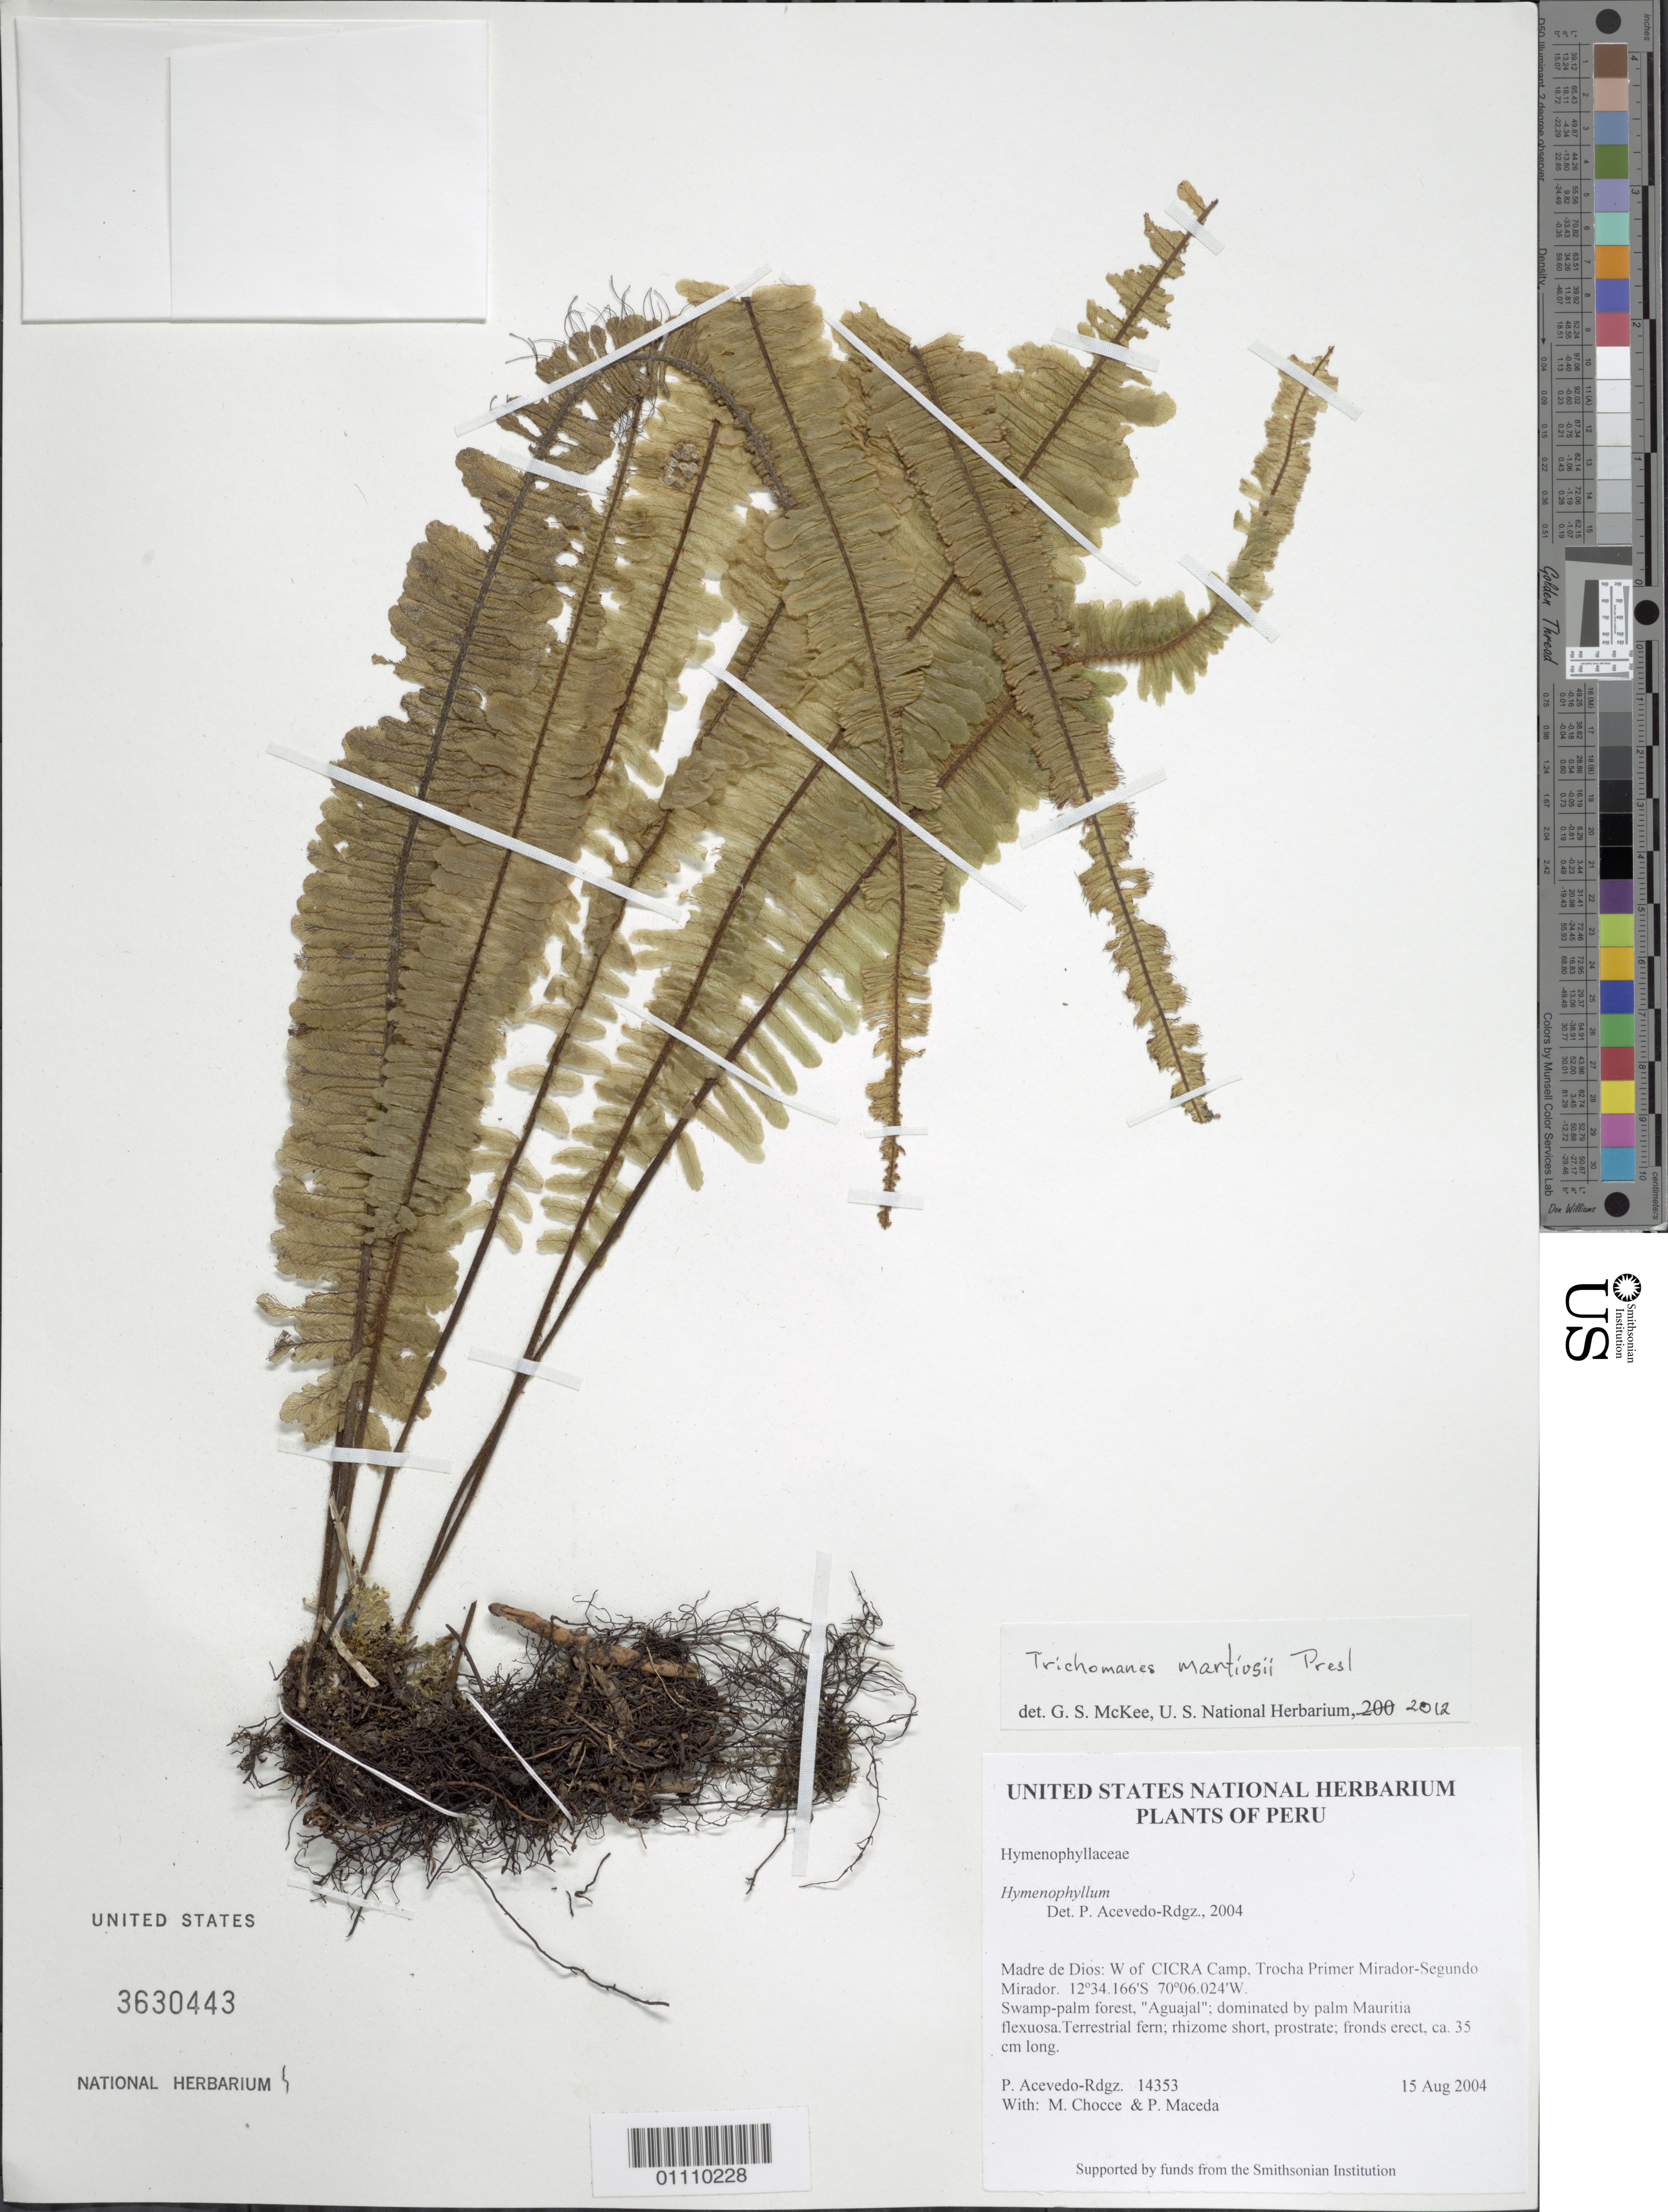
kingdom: Plantae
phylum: Tracheophyta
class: Polypodiopsida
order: Hymenophyllales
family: Hymenophyllaceae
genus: Trichomanes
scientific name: Trichomanes martiusii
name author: C. Presl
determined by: McKee, G. S., (US), NMNH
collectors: P. Acevedo-Rodr., M. Chocce & P. Maceda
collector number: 14353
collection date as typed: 15 Aug 2004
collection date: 2004-08-15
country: Peru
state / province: Madre de Dios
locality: Madre de Dios: W of CICRA Camp, Trocha Primer Mirador-Segundo Mirador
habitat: Swamp-palm forest, "Aguajal"; dominated by palm Mauritia flexuosa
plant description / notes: NY, K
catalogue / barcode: US 3630443